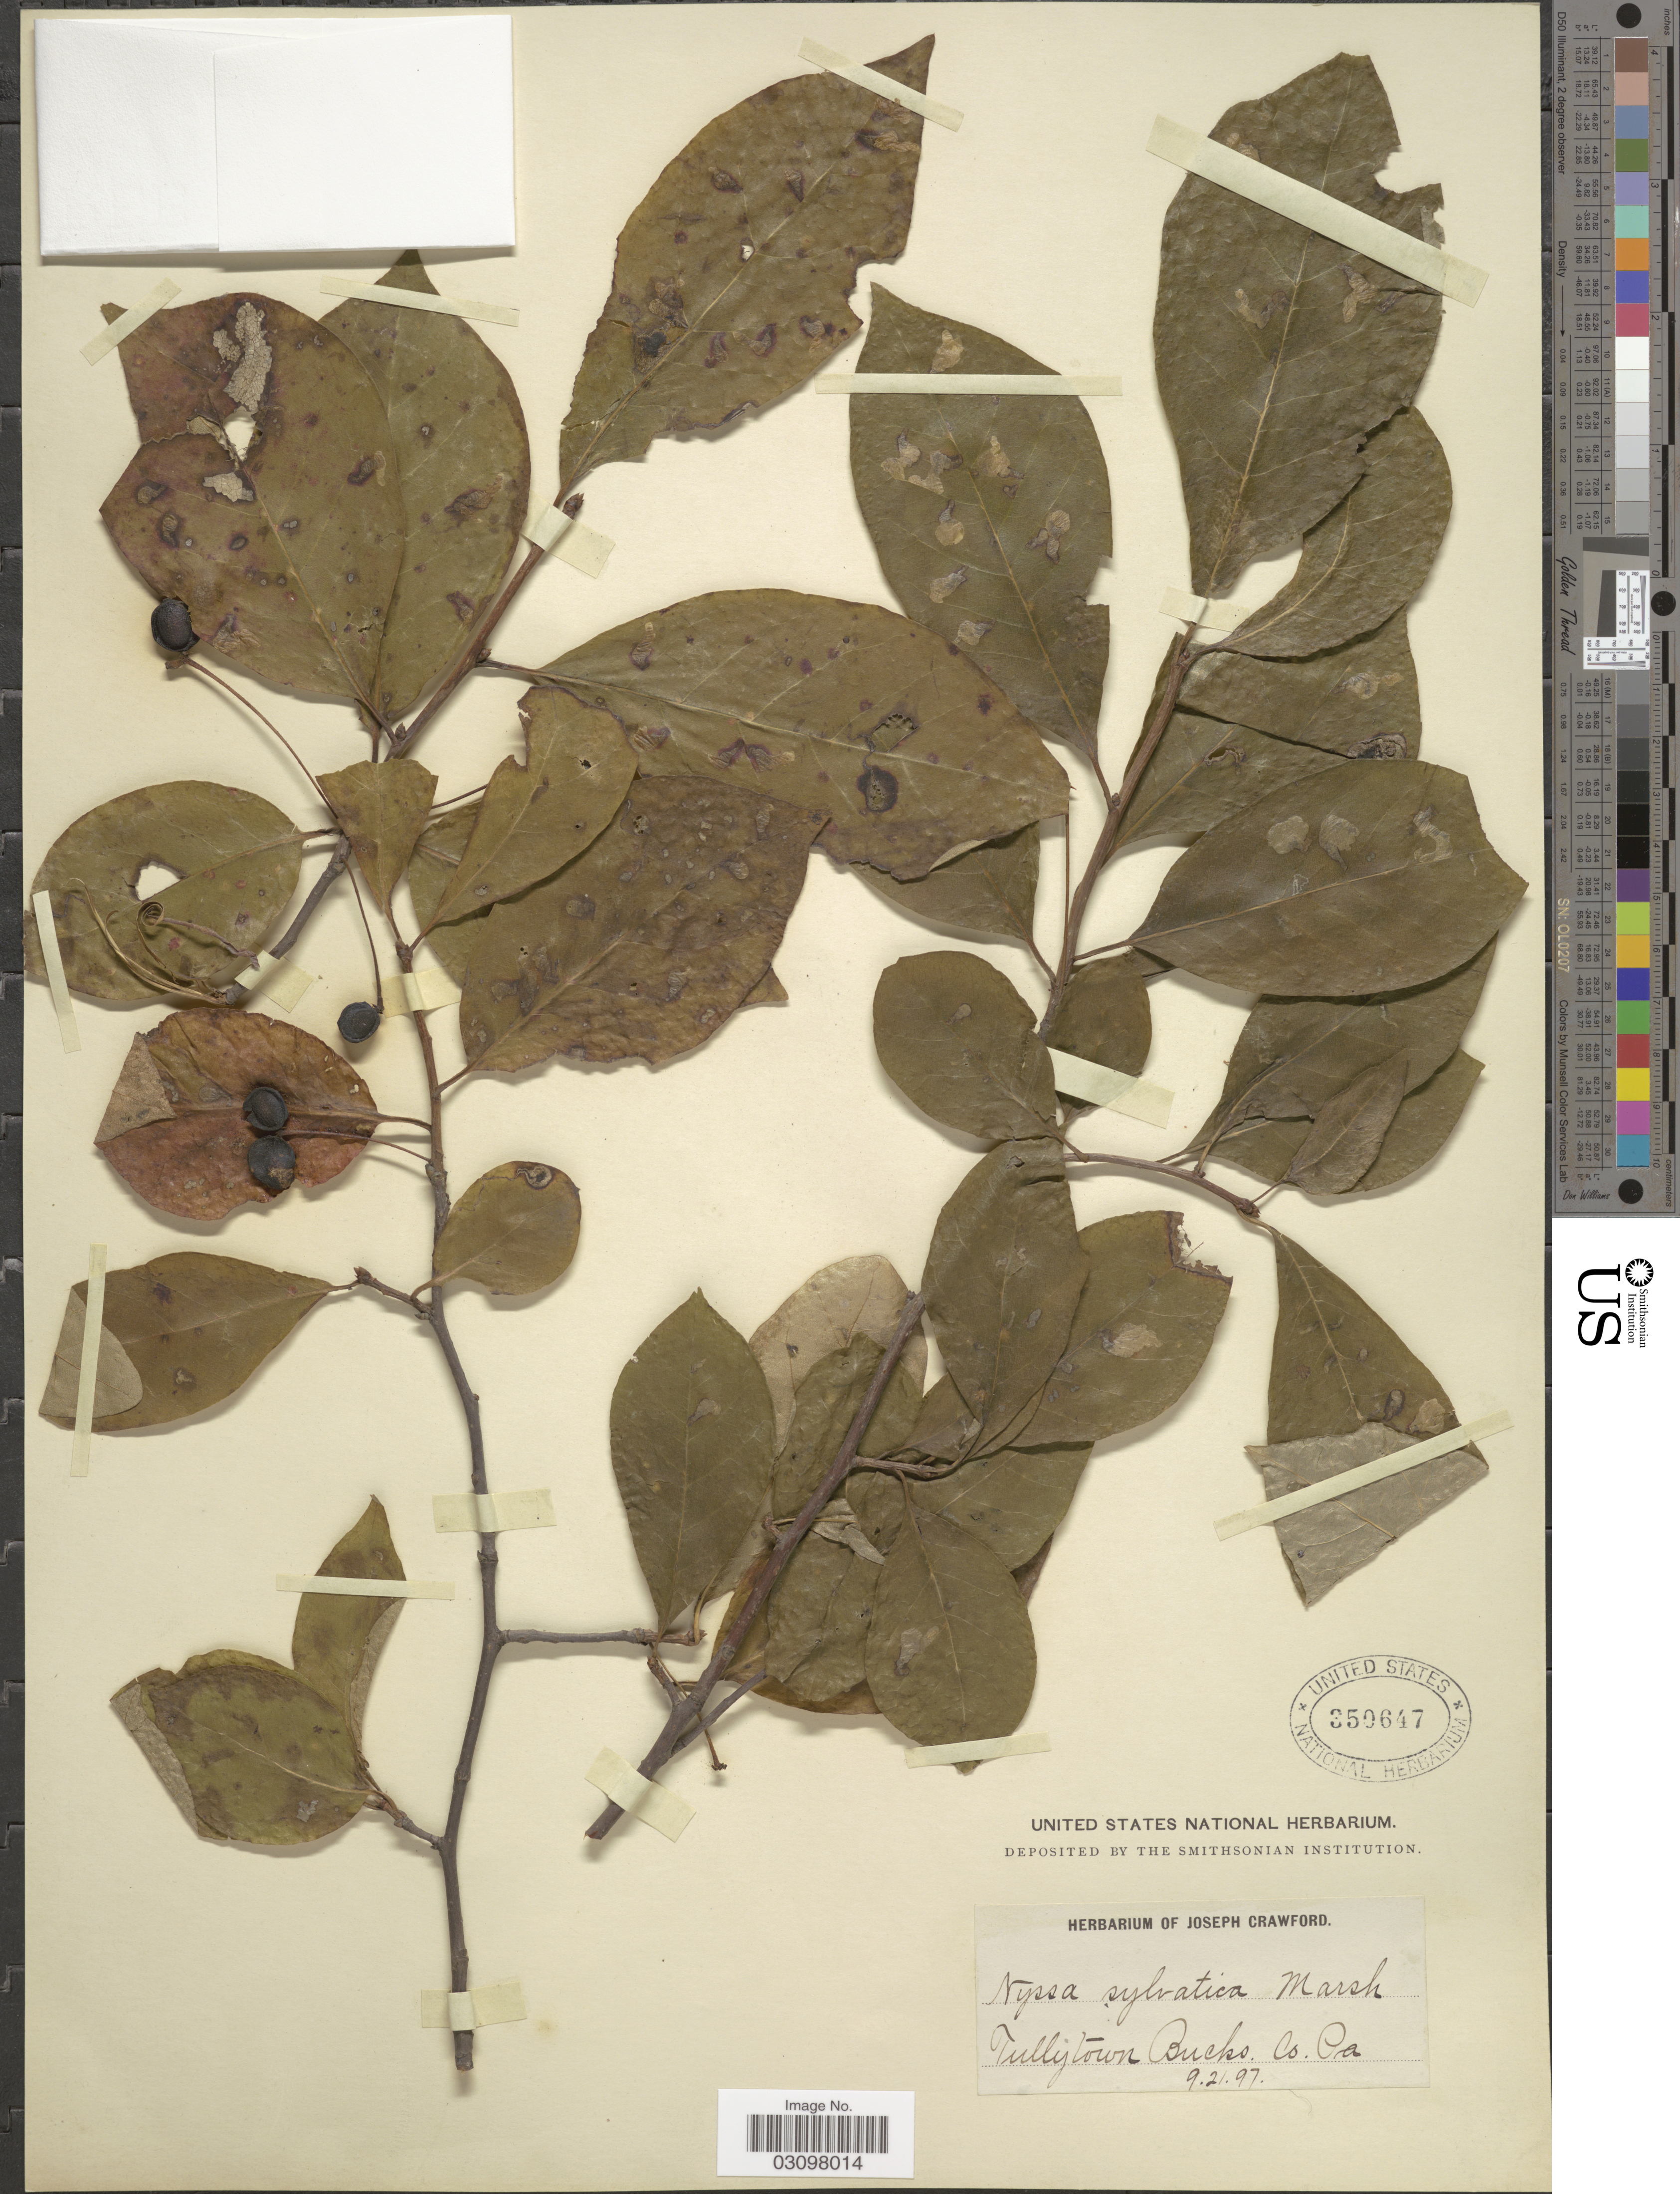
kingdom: Plantae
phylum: Tracheophyta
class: Magnoliopsida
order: Cornales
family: Nyssaceae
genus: Nyssa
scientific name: Nyssa sylvatica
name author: Marshall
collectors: ex herb. Joseph Crawford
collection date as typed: Transcribed d/m/y: 21/9/97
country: United States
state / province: Pennsylvania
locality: Tullytown Bucks Co. Pa.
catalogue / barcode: US 350647